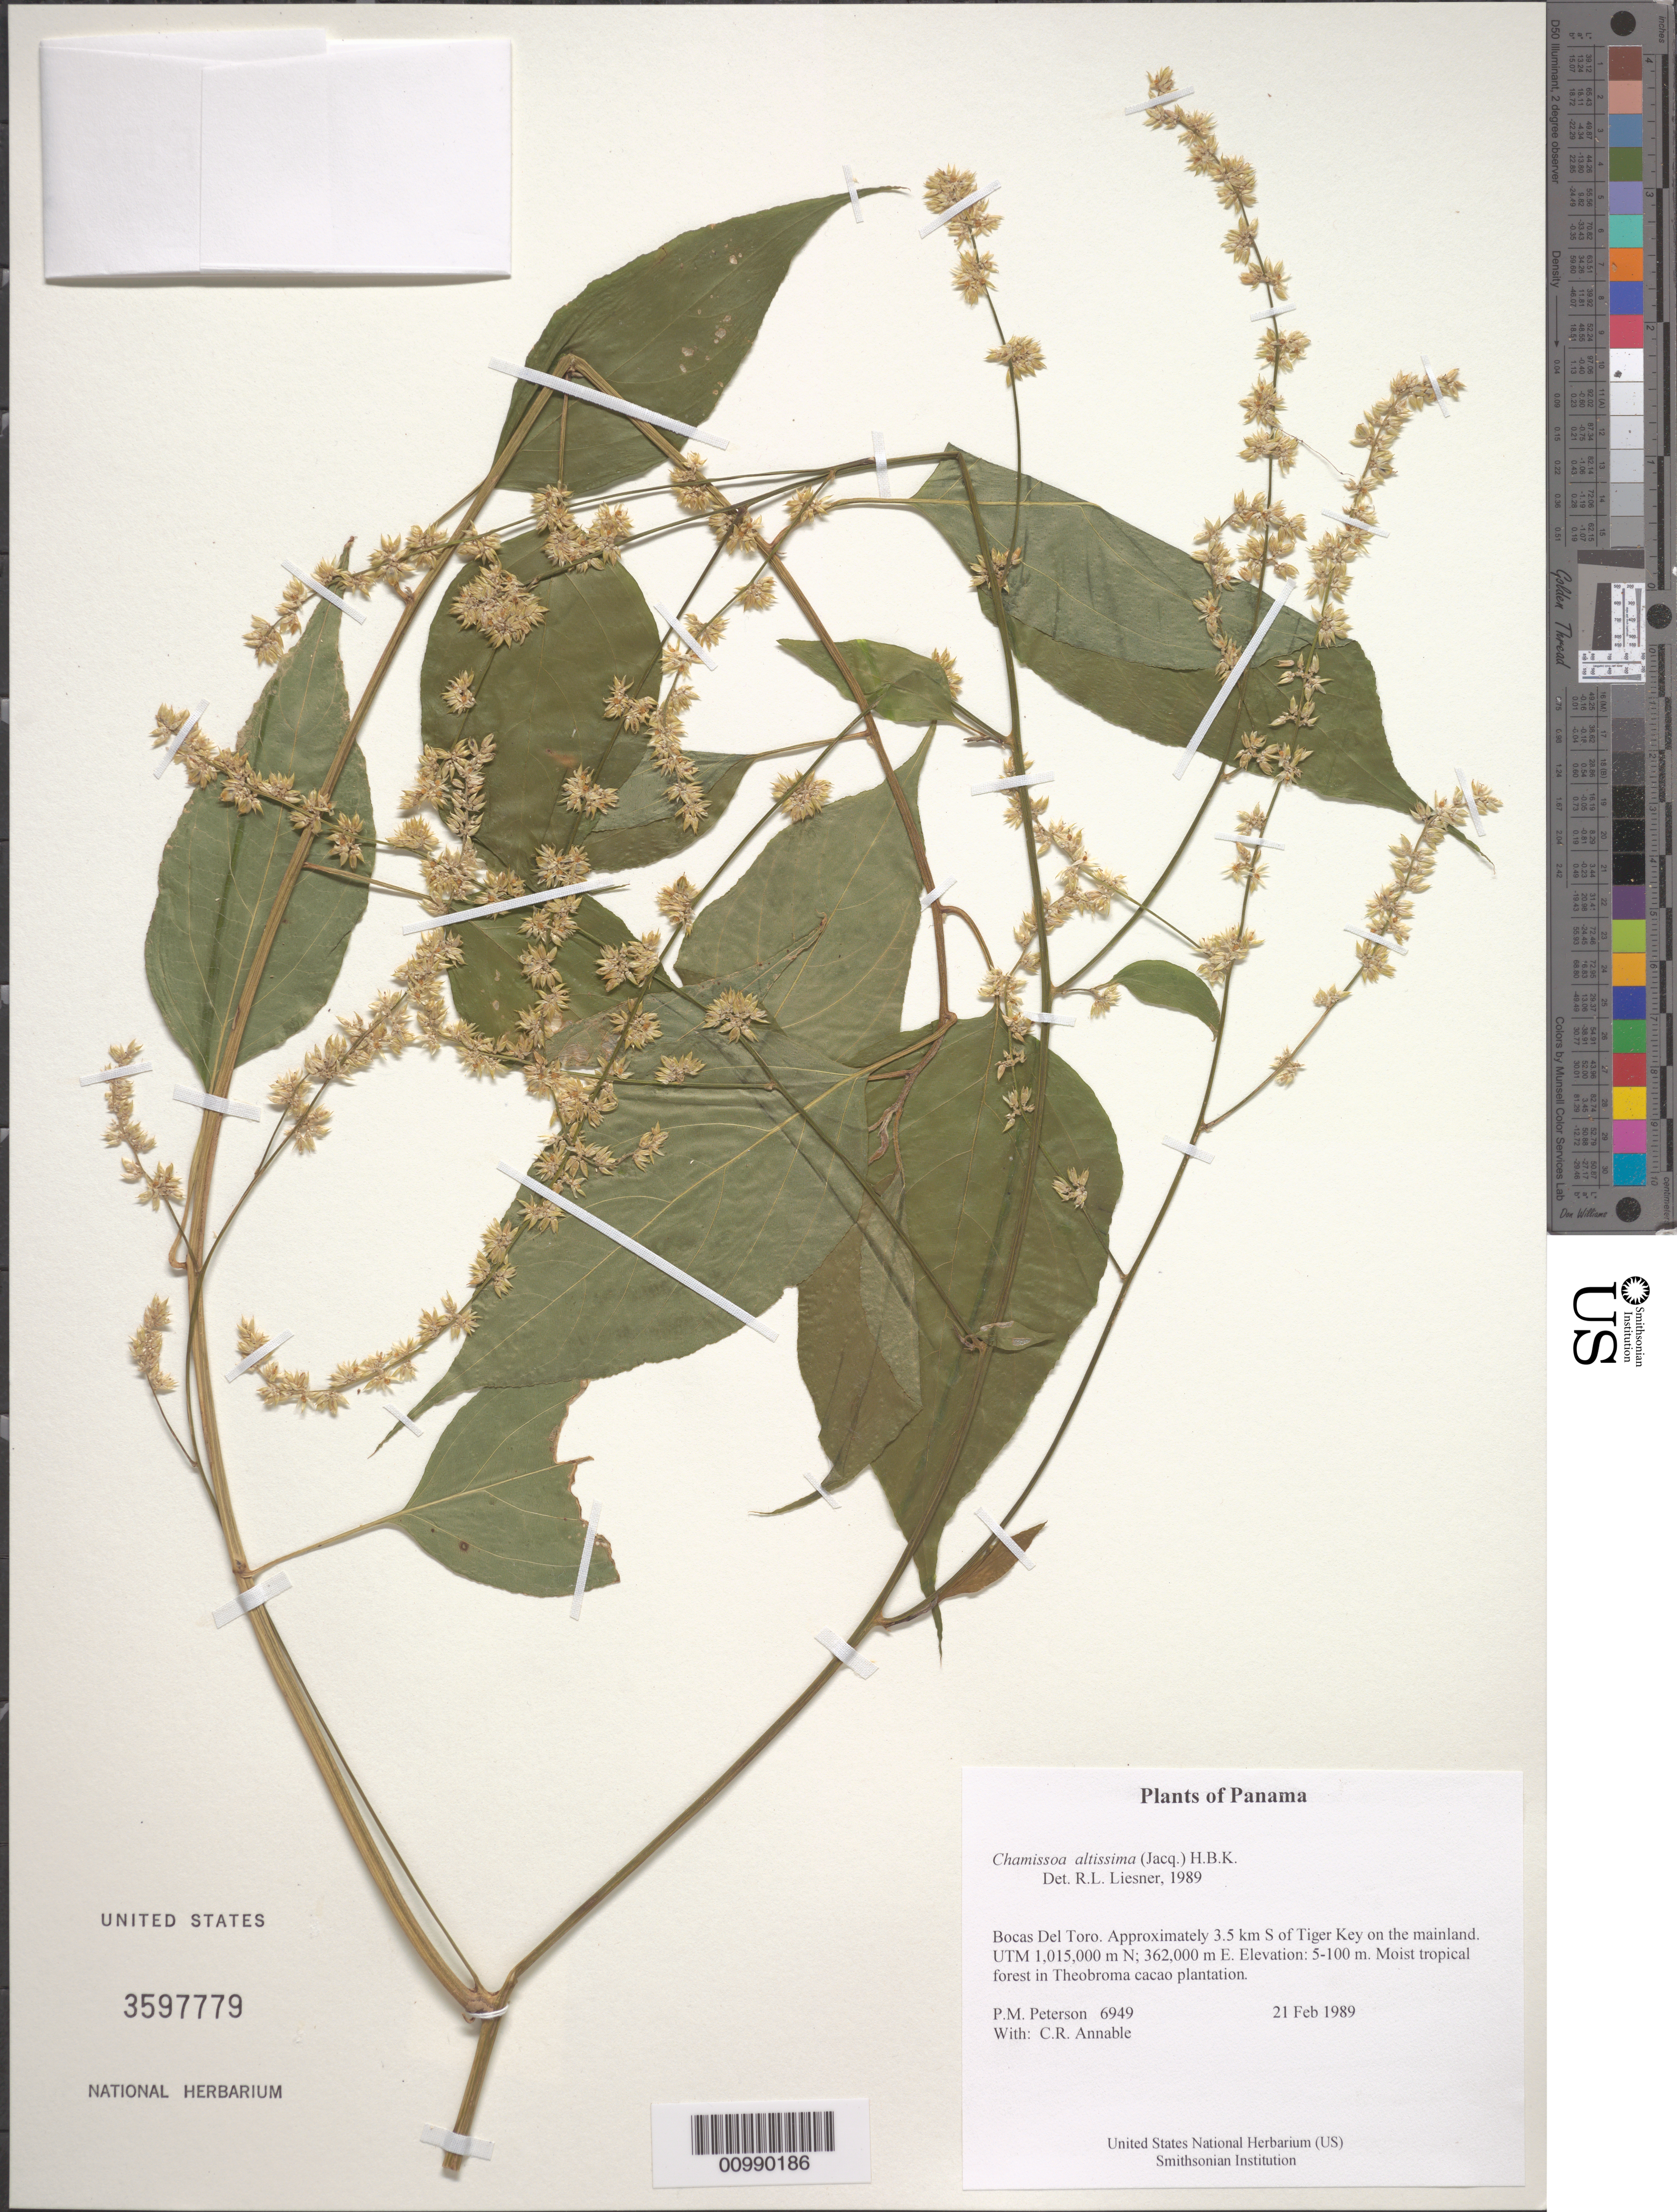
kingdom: Plantae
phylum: Tracheophyta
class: Magnoliopsida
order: Caryophyllales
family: Amaranthaceae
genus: Chamissoa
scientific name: Chamissoa altissima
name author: (Jacq.) Kunth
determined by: Liesner, R. L.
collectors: P. M. Peterson & C. R. Annable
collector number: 06949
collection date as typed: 21 Feb 1989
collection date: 1989-02-21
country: Panama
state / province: Bocas del Toro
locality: Approximately 3.5 km S of Tiger Key on the mainland. UTM 1,015,000 m N; 362,000 m E.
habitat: Moist tropical forest in Theobroma cacao plantation.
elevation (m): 5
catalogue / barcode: US 3597779